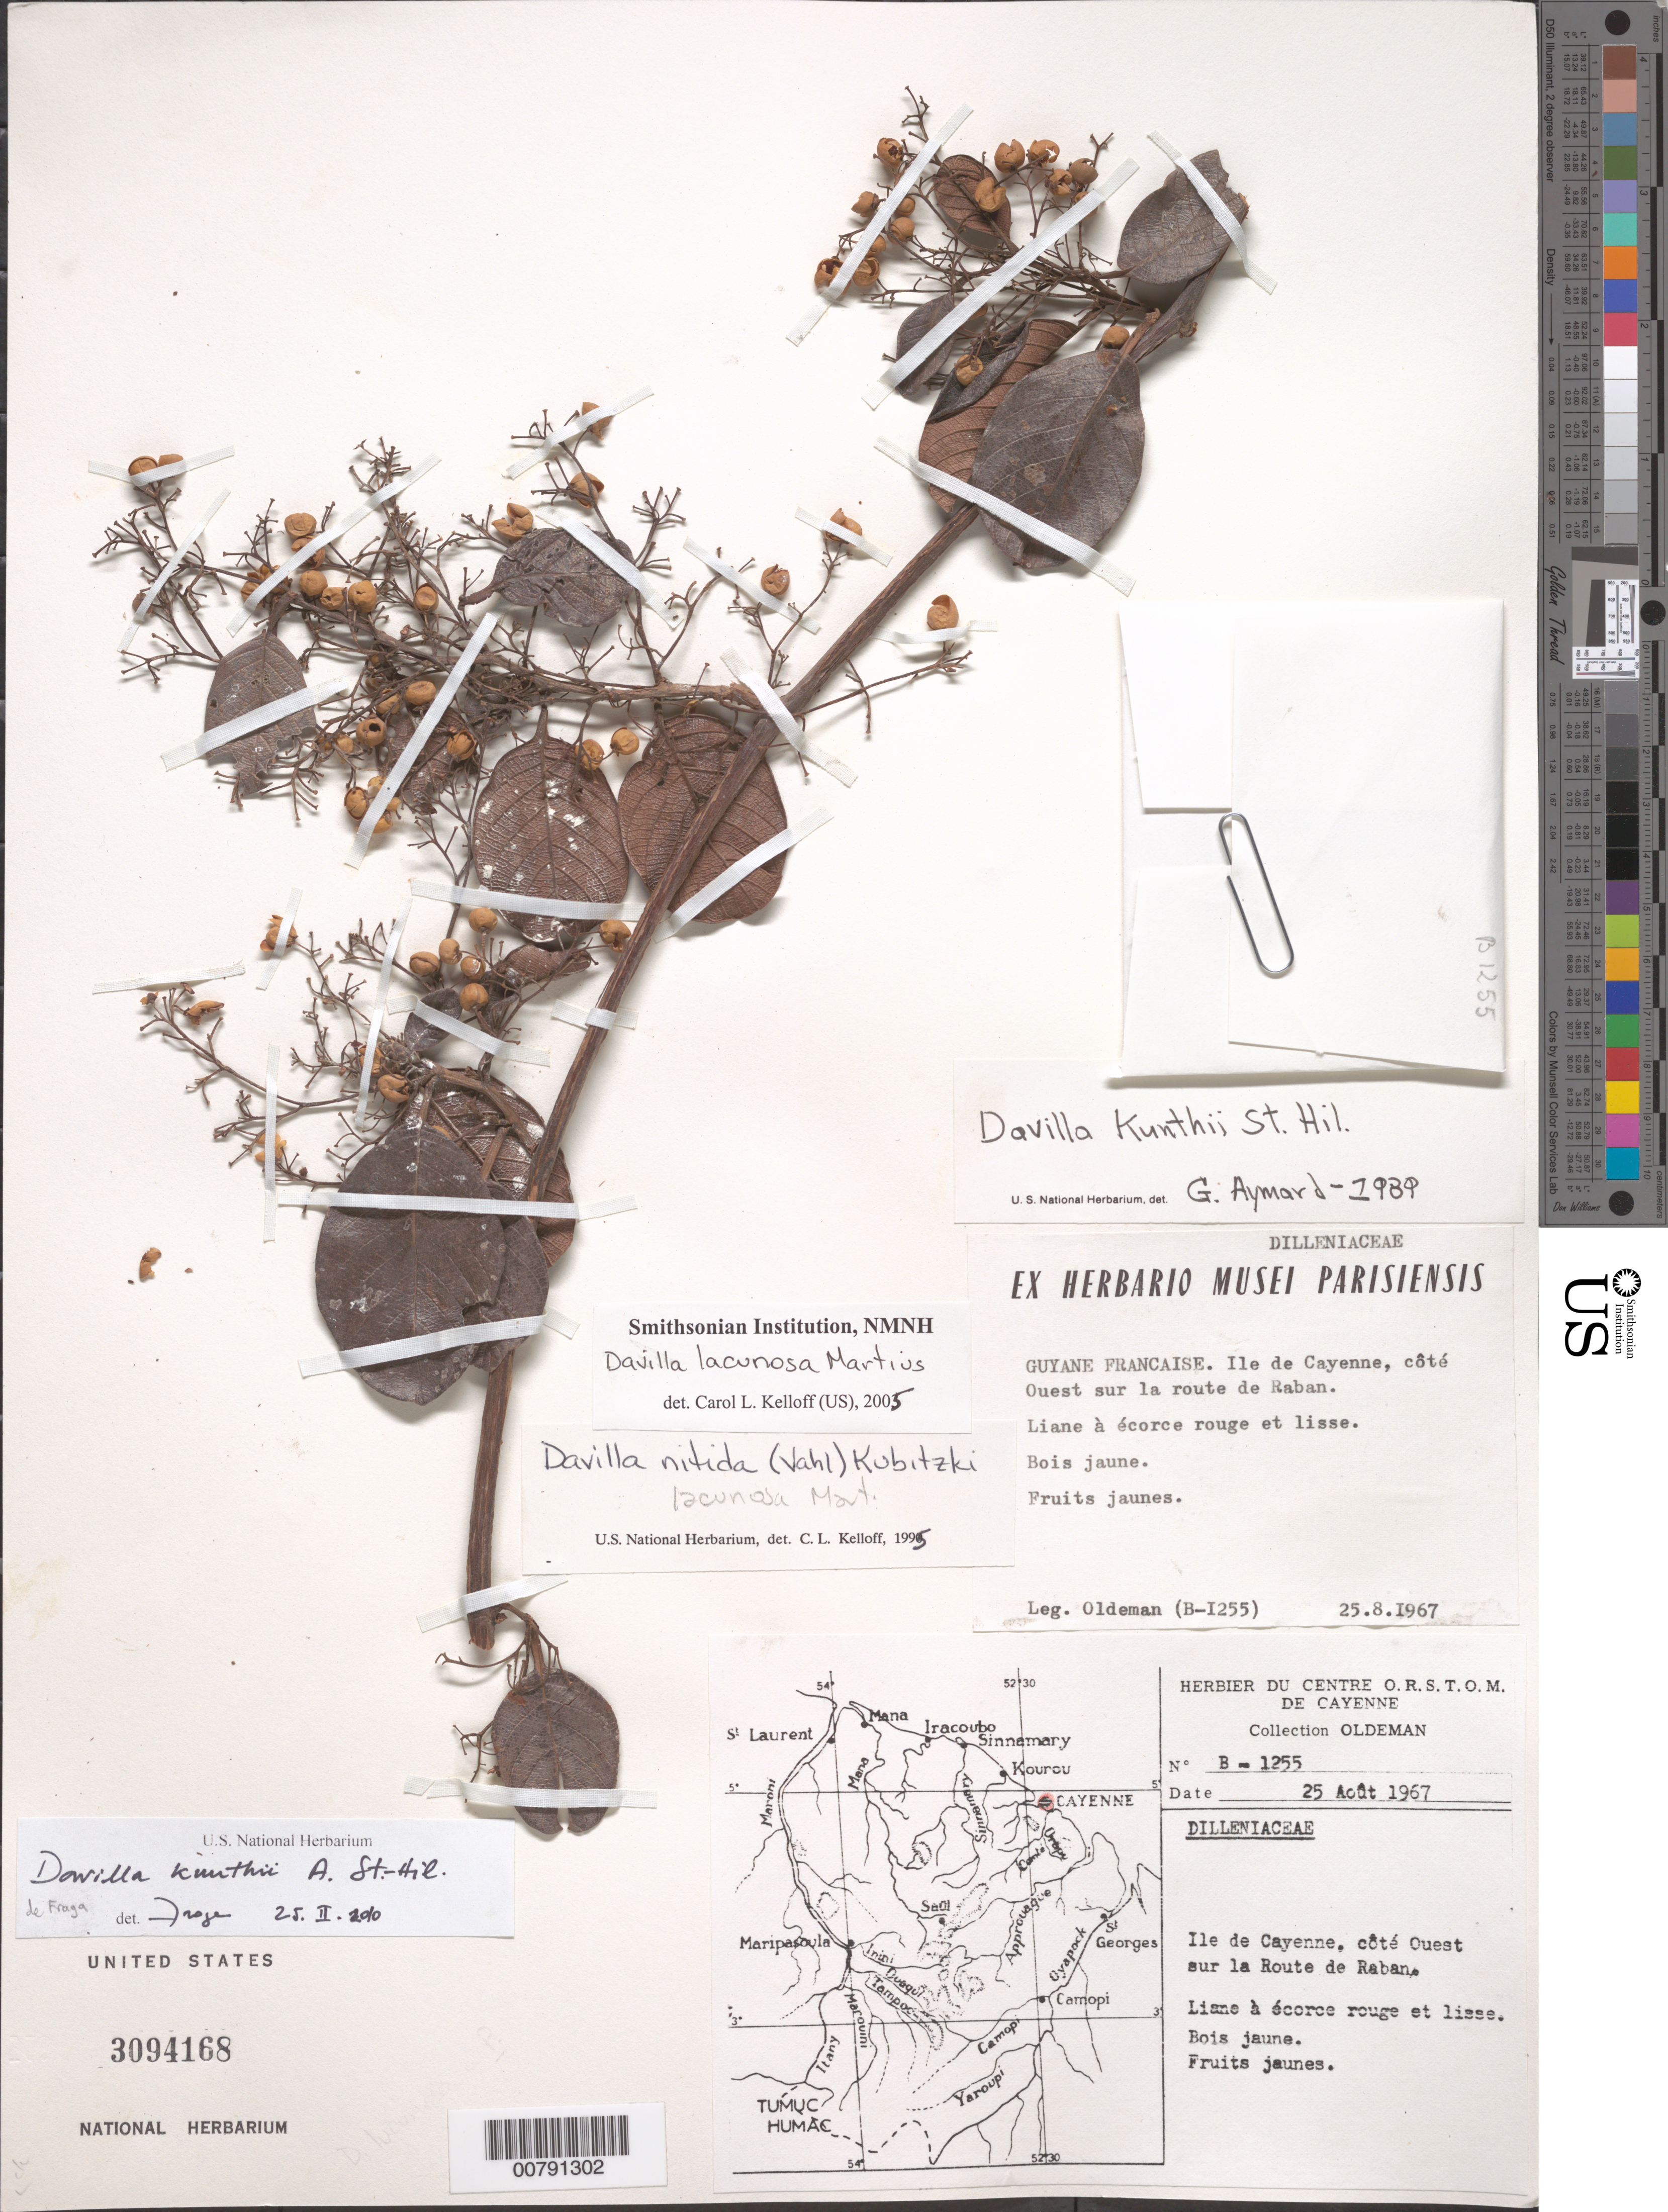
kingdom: Plantae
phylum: Tracheophyta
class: Magnoliopsida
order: Dilleniales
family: Dilleniaceae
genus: Davilla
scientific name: Davilla kunthii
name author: A. St.-Hil.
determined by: de Fraga, --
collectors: R. Oldeman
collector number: B 1255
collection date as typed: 25-Aug-67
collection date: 1967-08-25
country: French Guiana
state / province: Cayenne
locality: Ile de Cayenne, coté Ouest sur la route de Raban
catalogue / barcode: US 3094168